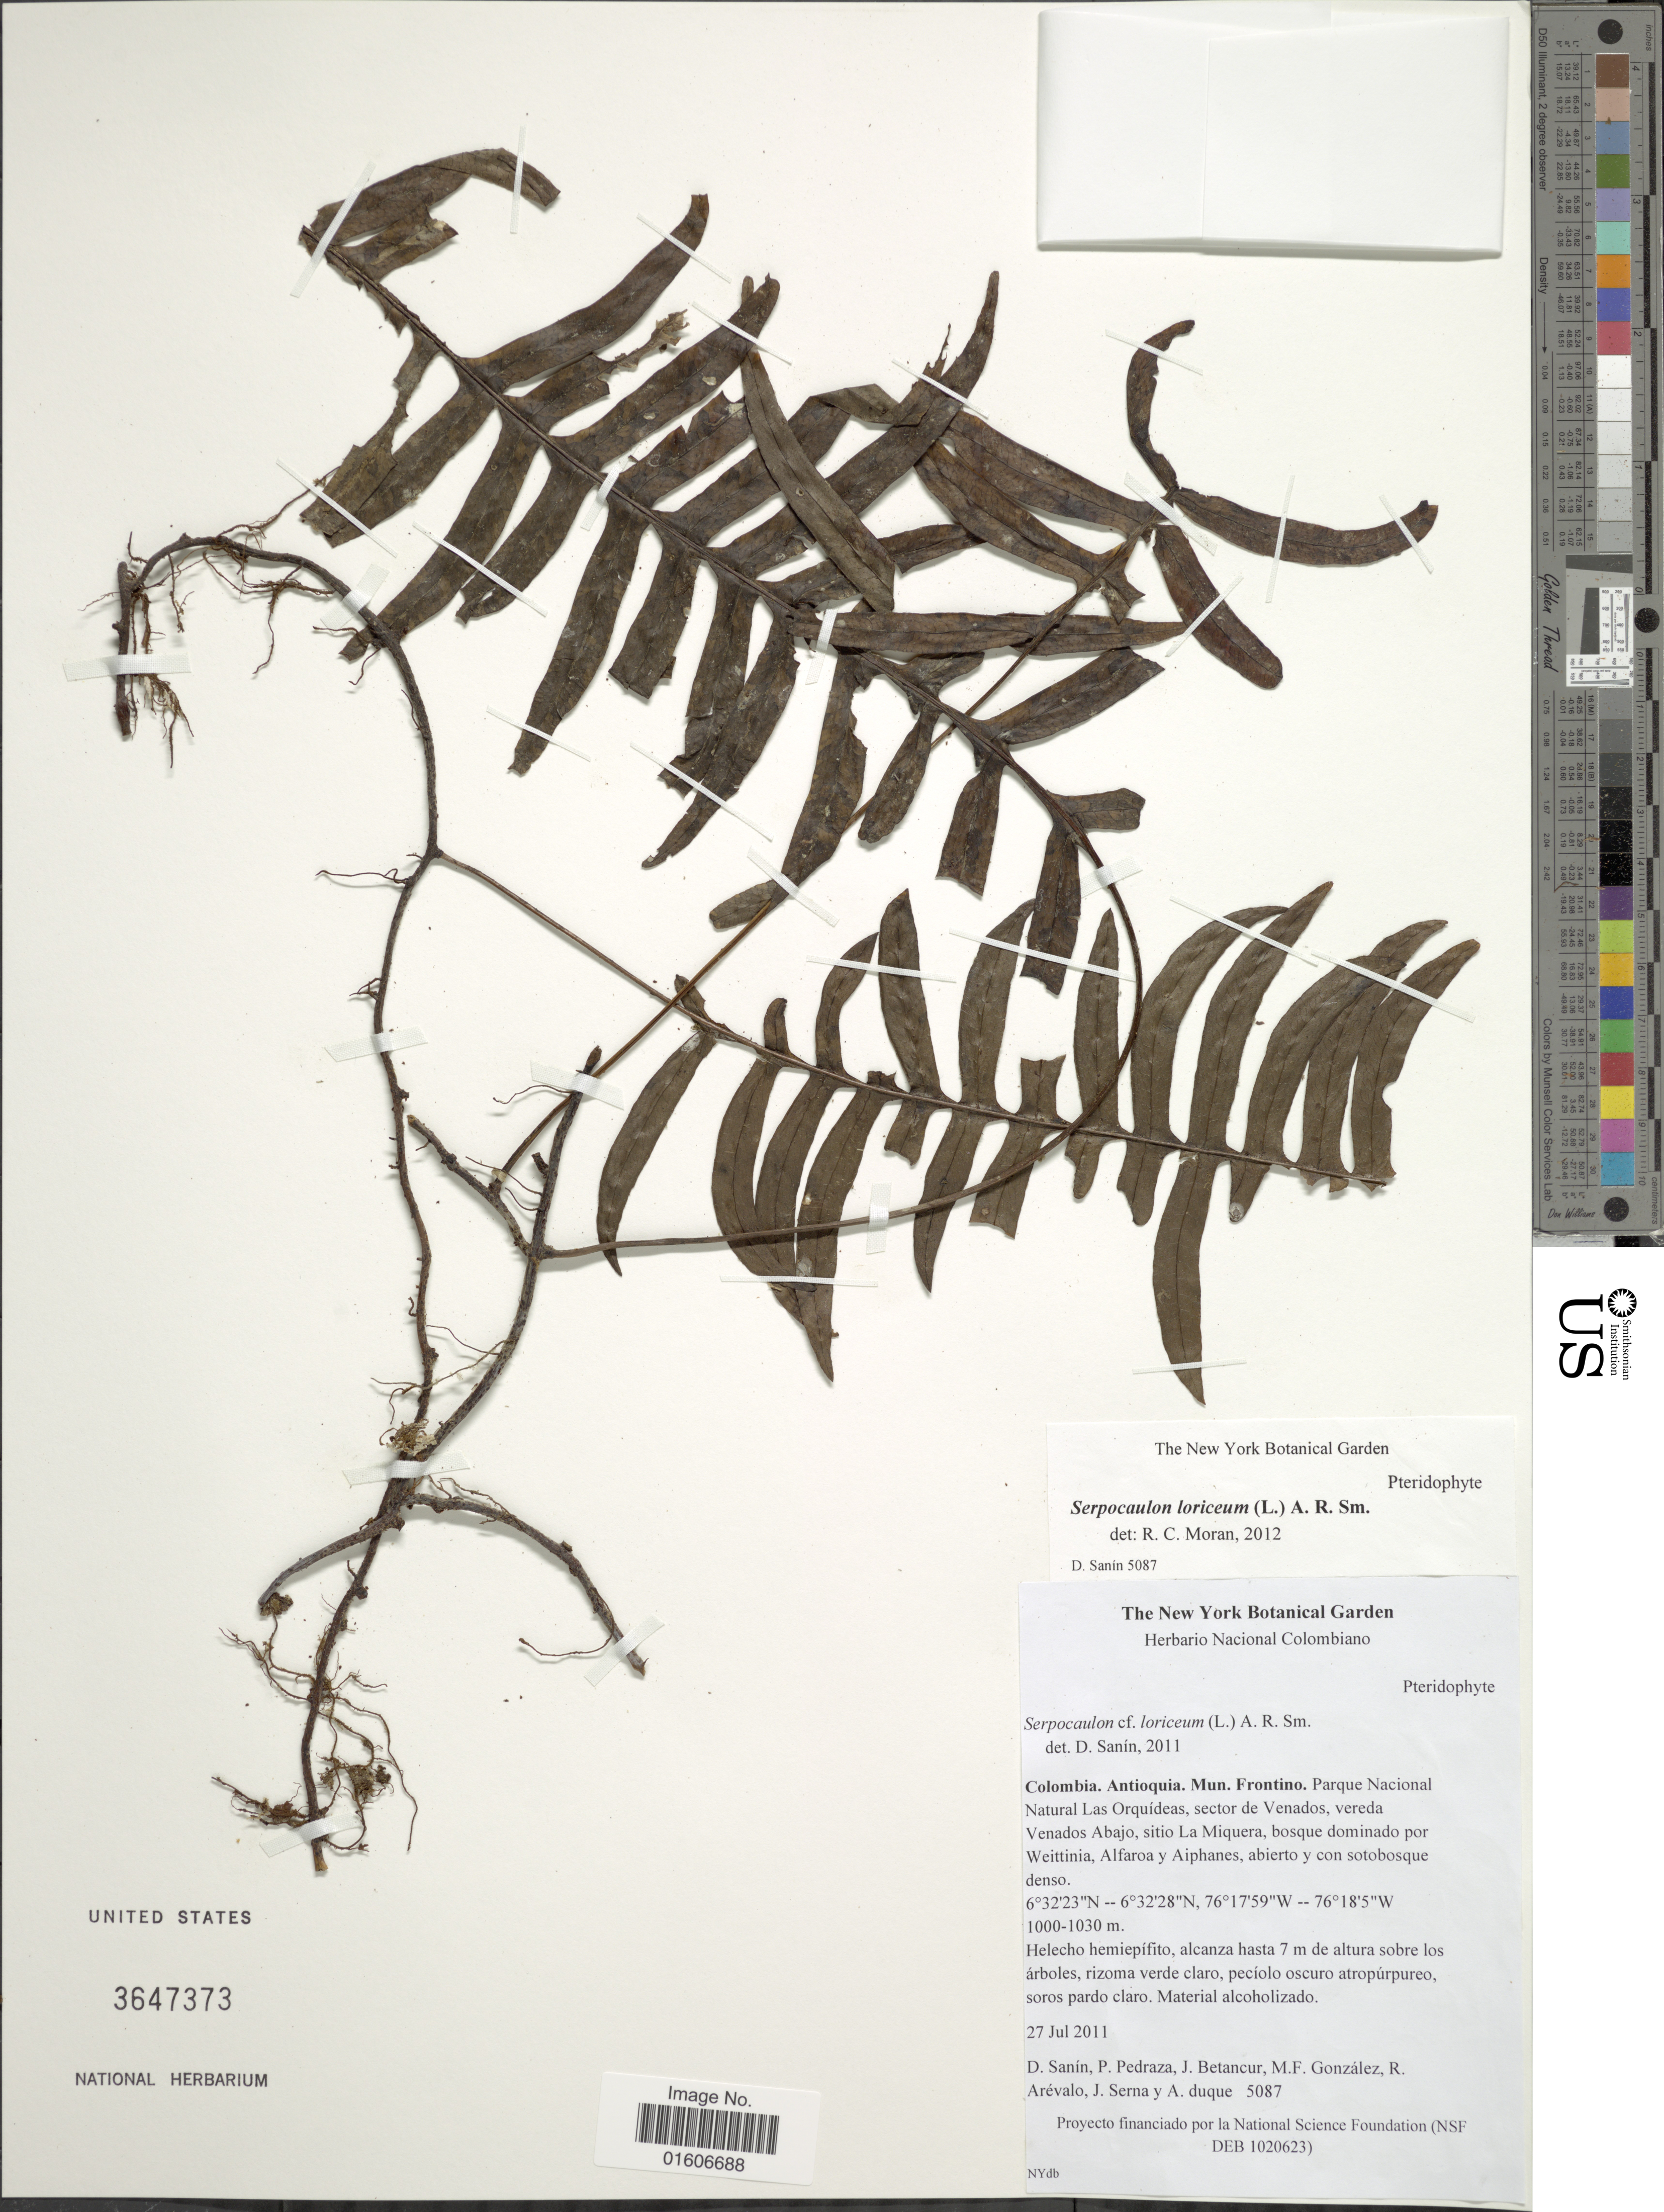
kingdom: Plantae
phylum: Tracheophyta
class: Polypodiopsida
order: Polypodiales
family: Polypodiaceae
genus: Serpocaulon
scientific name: Serpocaulon loriceum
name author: (L.) A.R. Sm.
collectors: D. Sanin, P. Pedraza, J. Betancur, M. Gonzalez & et al.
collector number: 5087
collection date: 2011-07-27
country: Colombia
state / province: Antioquia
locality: Mun Frontino, parque Nacional Natural Las Orquídes, sector de Venados, vereda venados Abajo, sitio La Miquera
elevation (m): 1000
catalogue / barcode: US 3647373